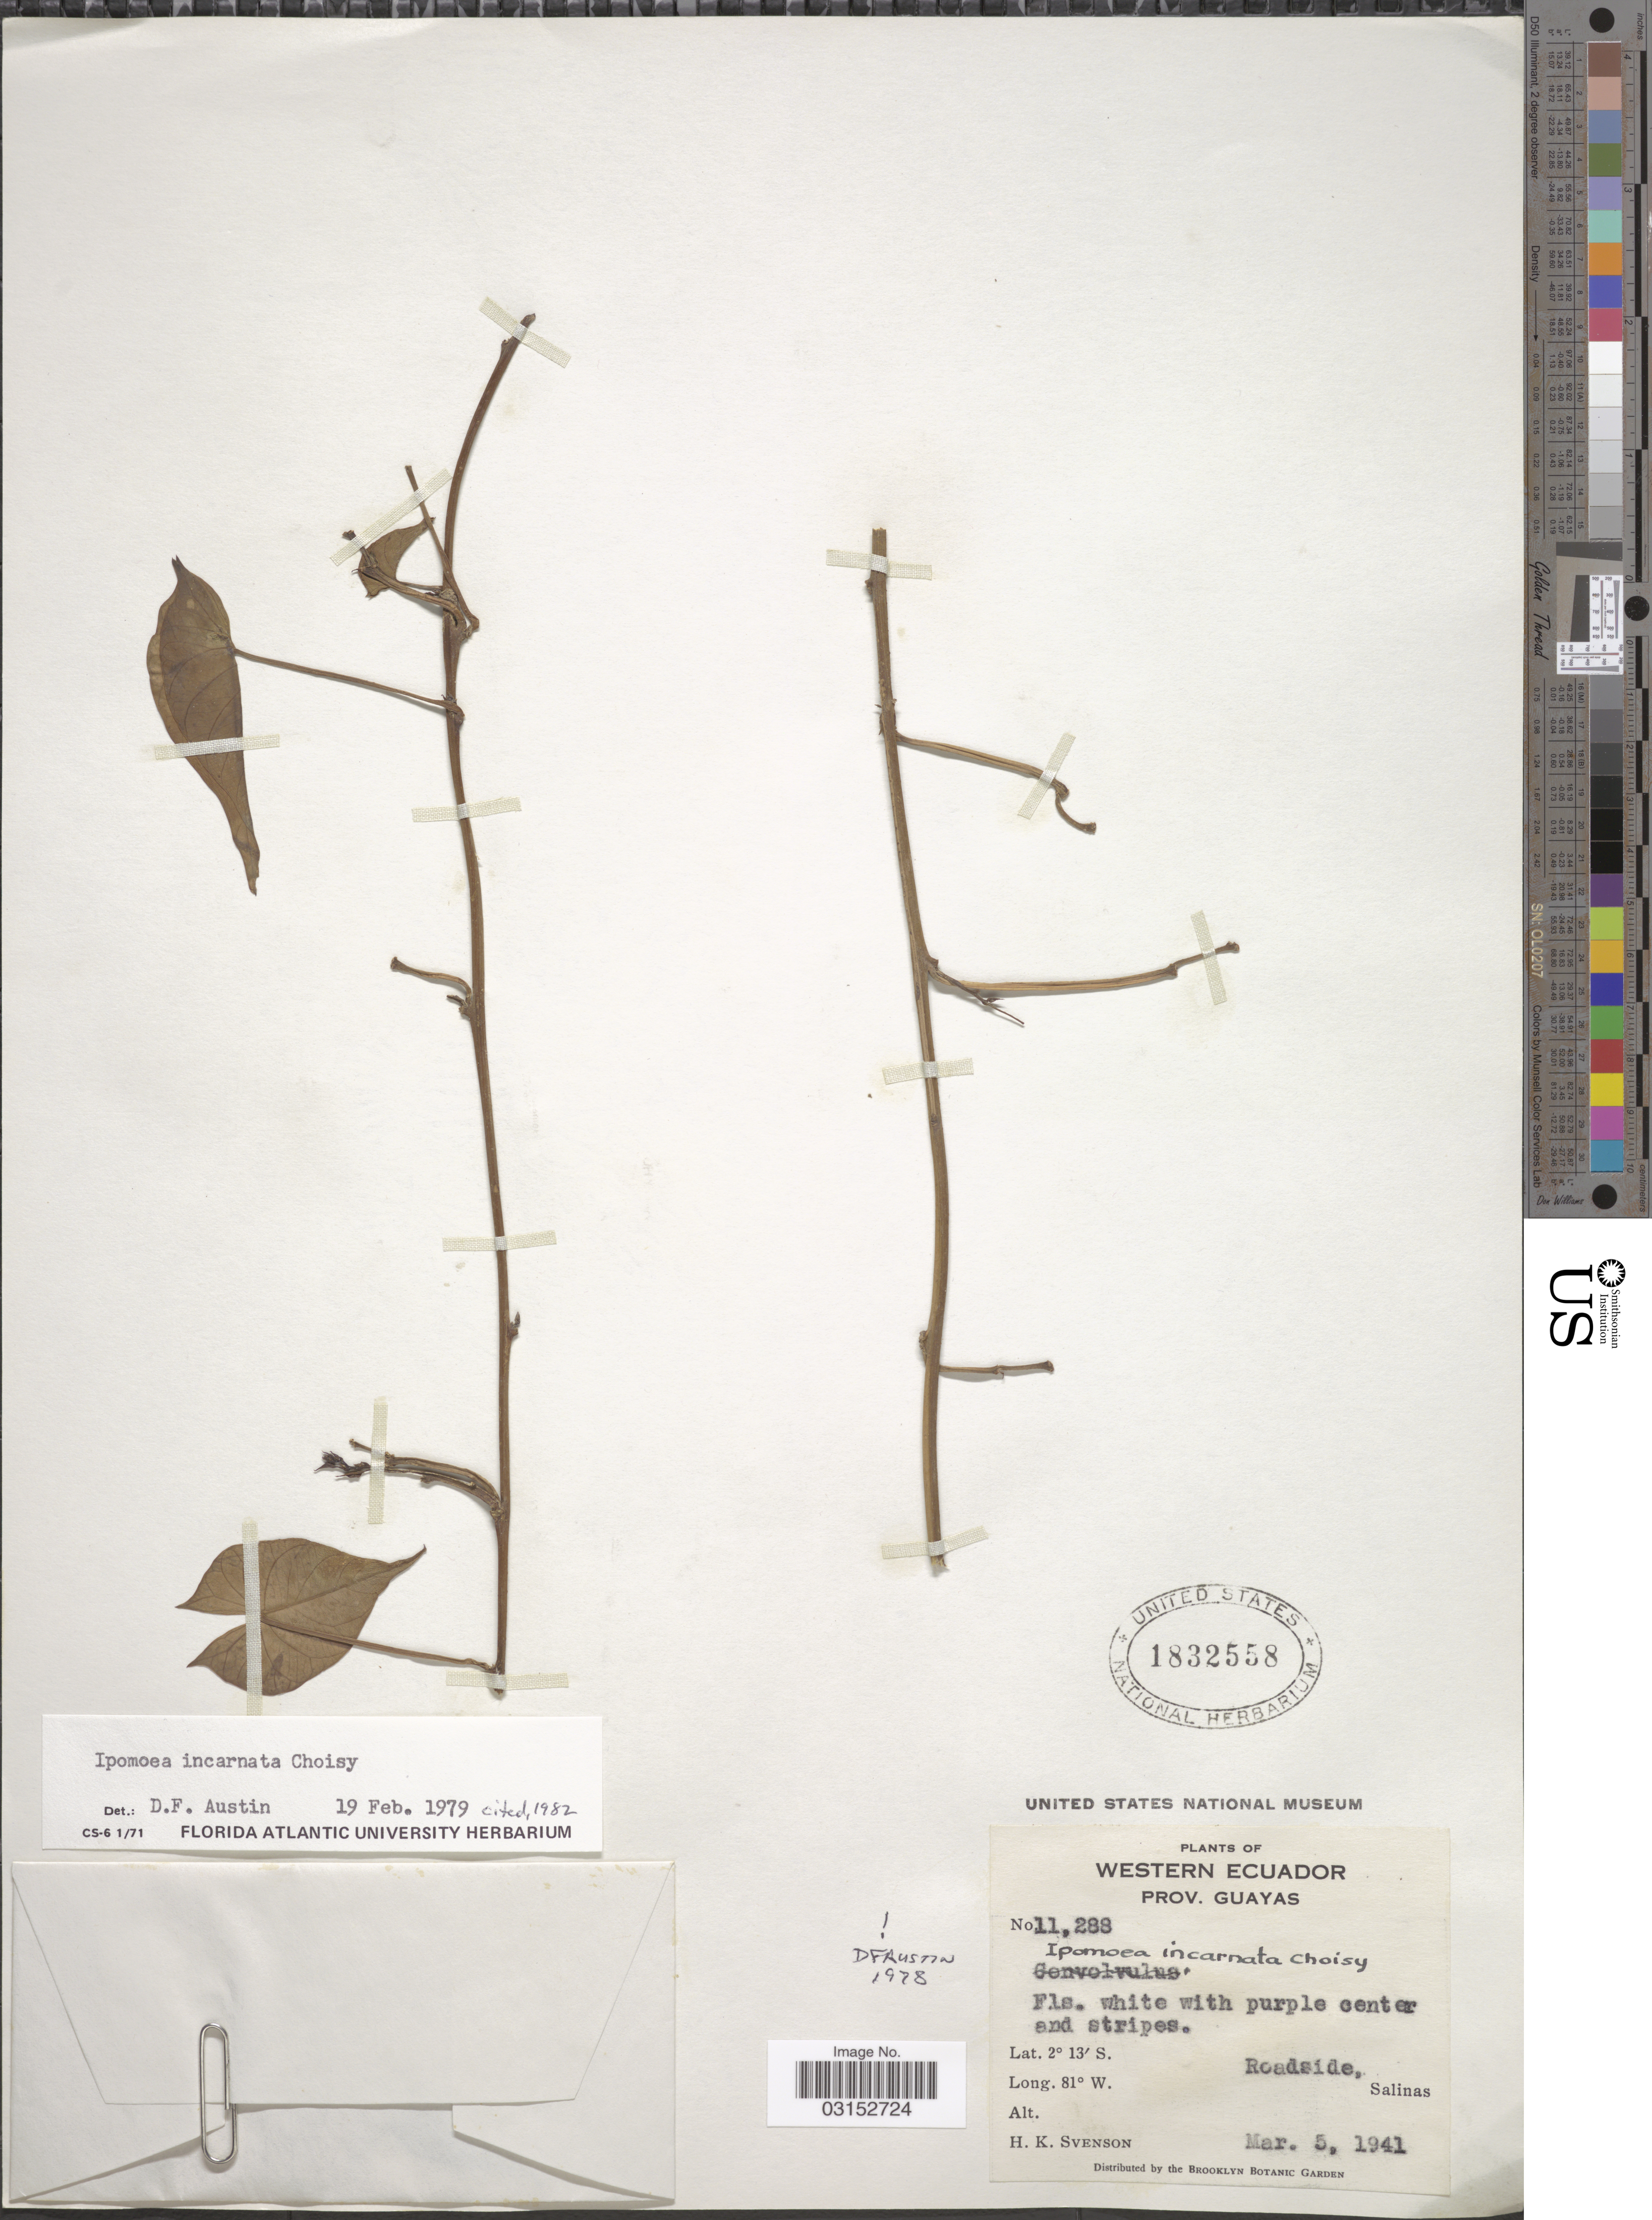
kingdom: Plantae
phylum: Tracheophyta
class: Magnoliopsida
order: Solanales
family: Convolvulaceae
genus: Ipomoea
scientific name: Ipomoea incarnata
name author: (Vahl) Choisy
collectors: H. K. Svenson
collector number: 11288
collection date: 1941-03-05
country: Ecuador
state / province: Guayas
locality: Western Ecuador. Roadsides, Salinas.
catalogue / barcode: US 1832558